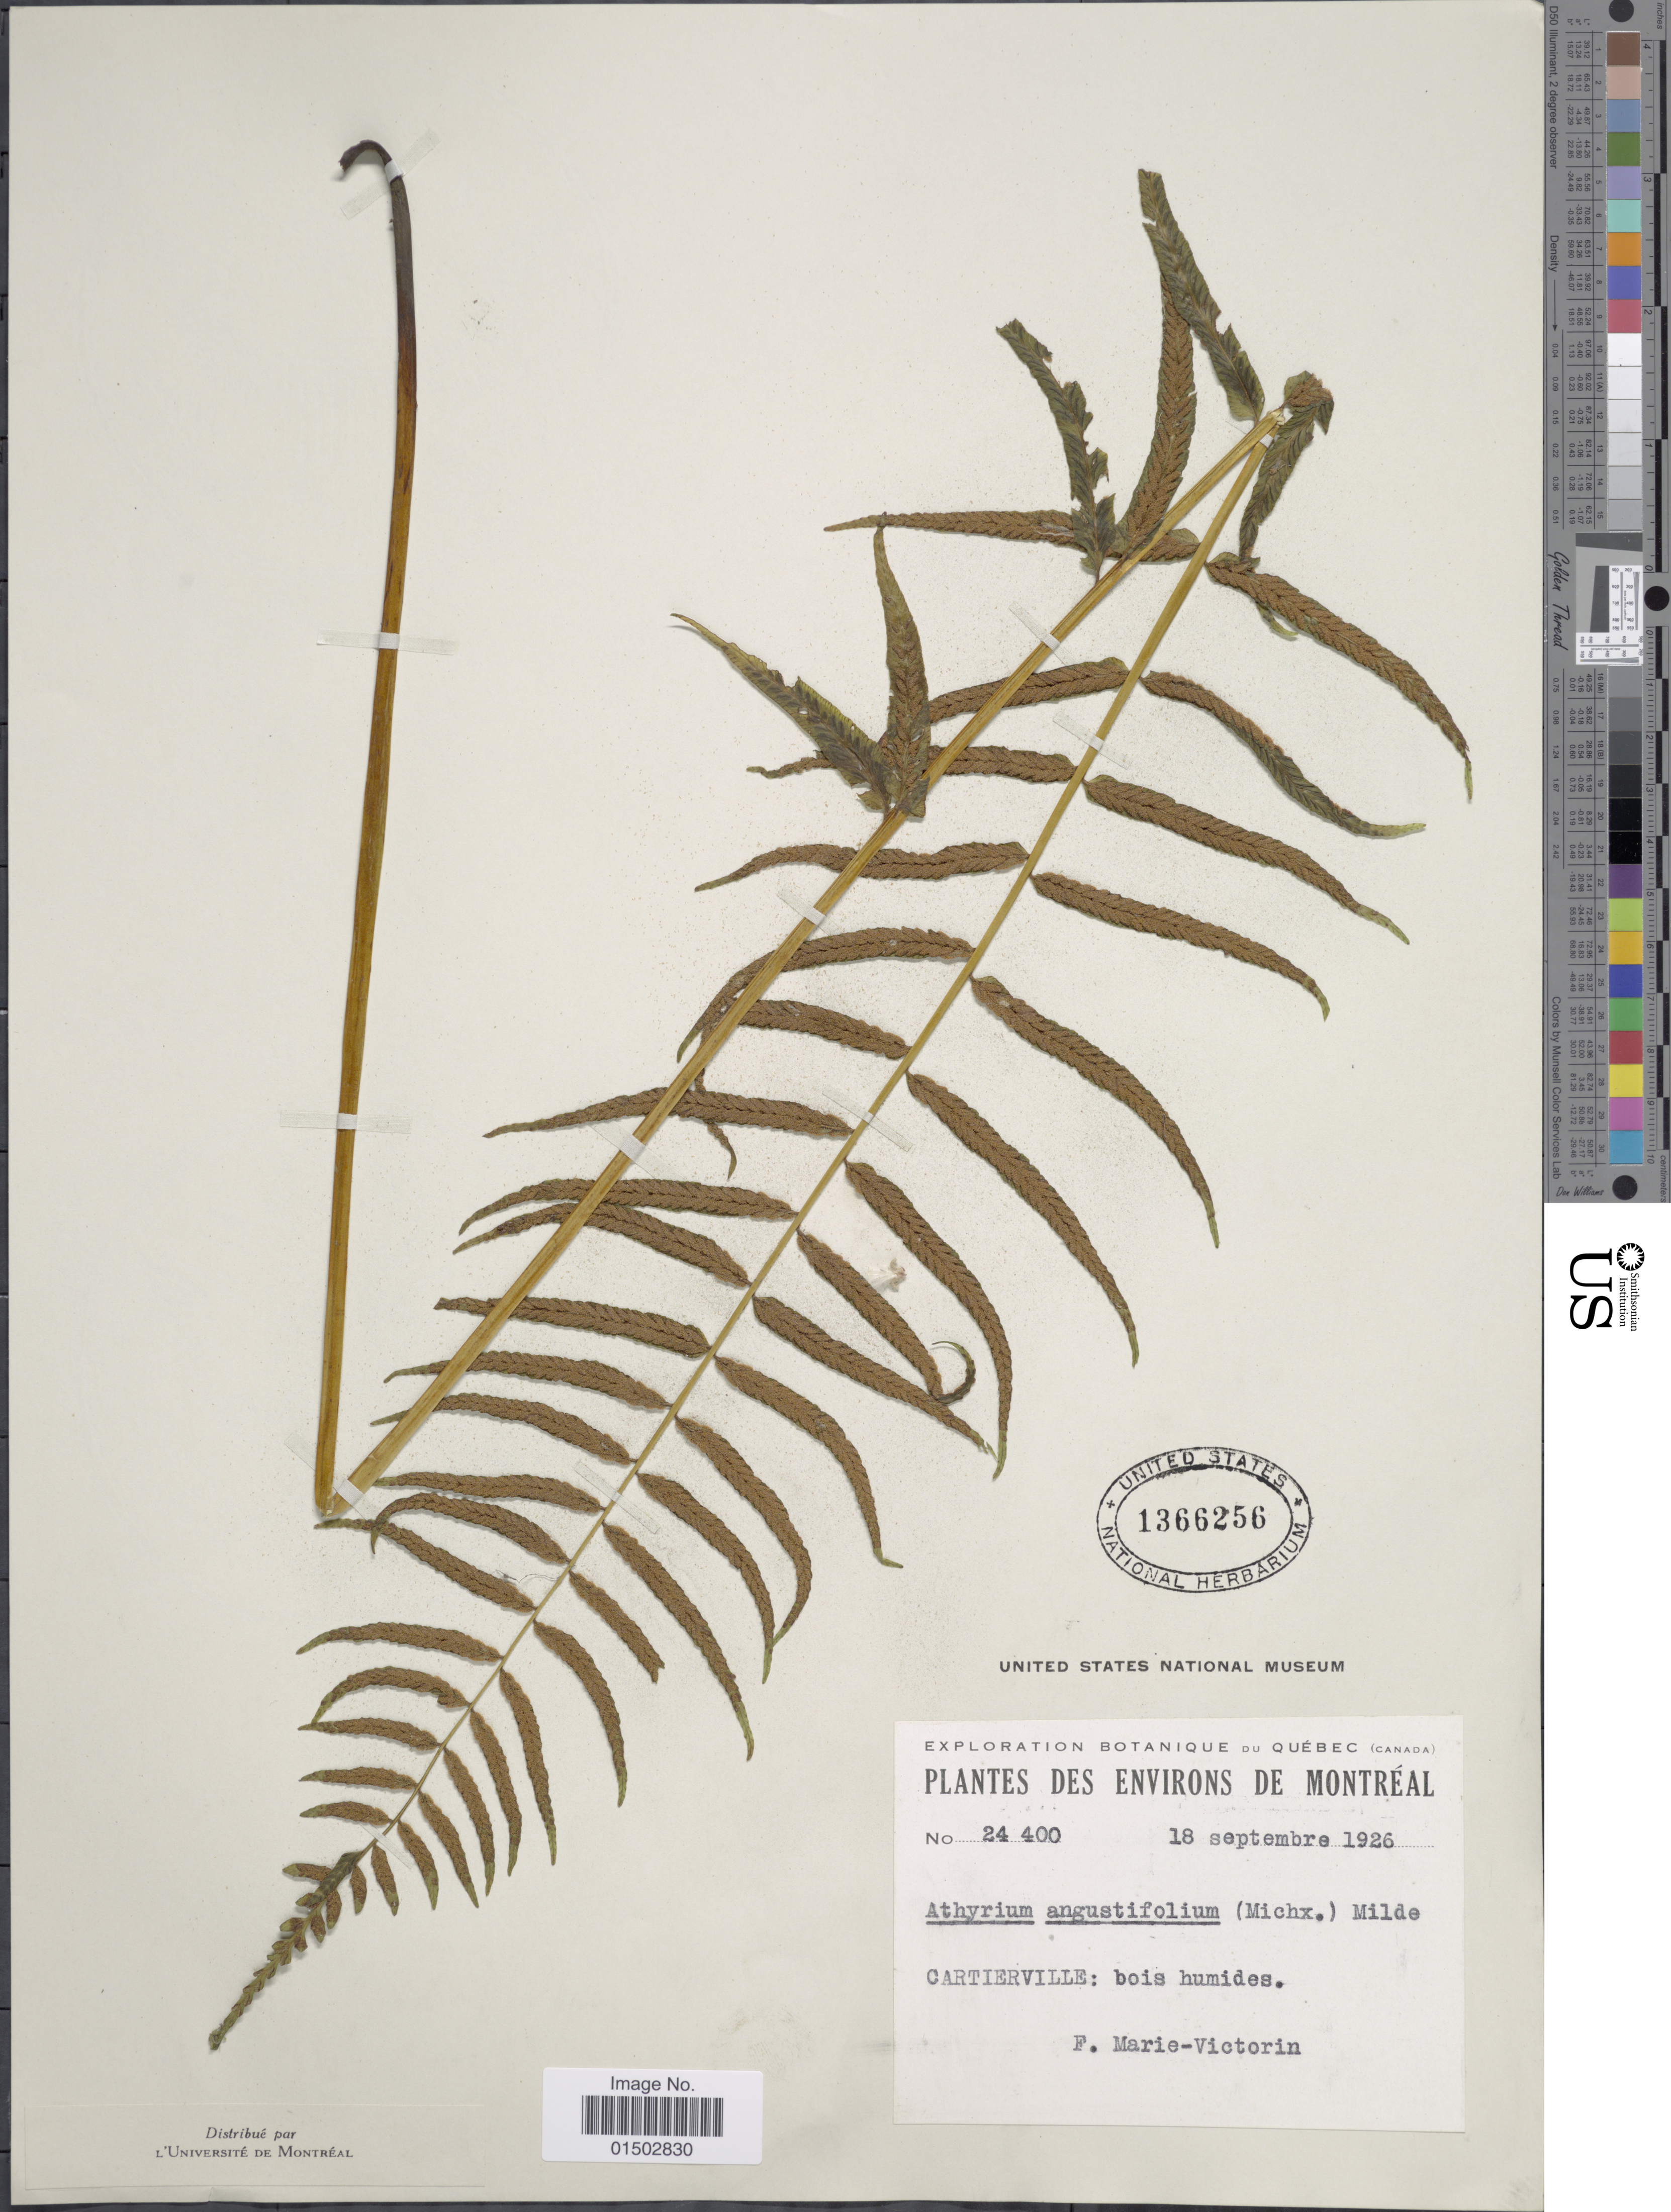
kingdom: Plantae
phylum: Tracheophyta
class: Polypodiopsida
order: Polypodiales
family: Diplaziopsidaceae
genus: Homalosorus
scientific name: Homalosorus pycnocarpos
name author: (Spreng.) Pic. Serm.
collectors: F. Marie-Victorin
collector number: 24400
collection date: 1923-09-18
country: Canada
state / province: Quebec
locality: Cartierville: bois humides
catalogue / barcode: US 1366256